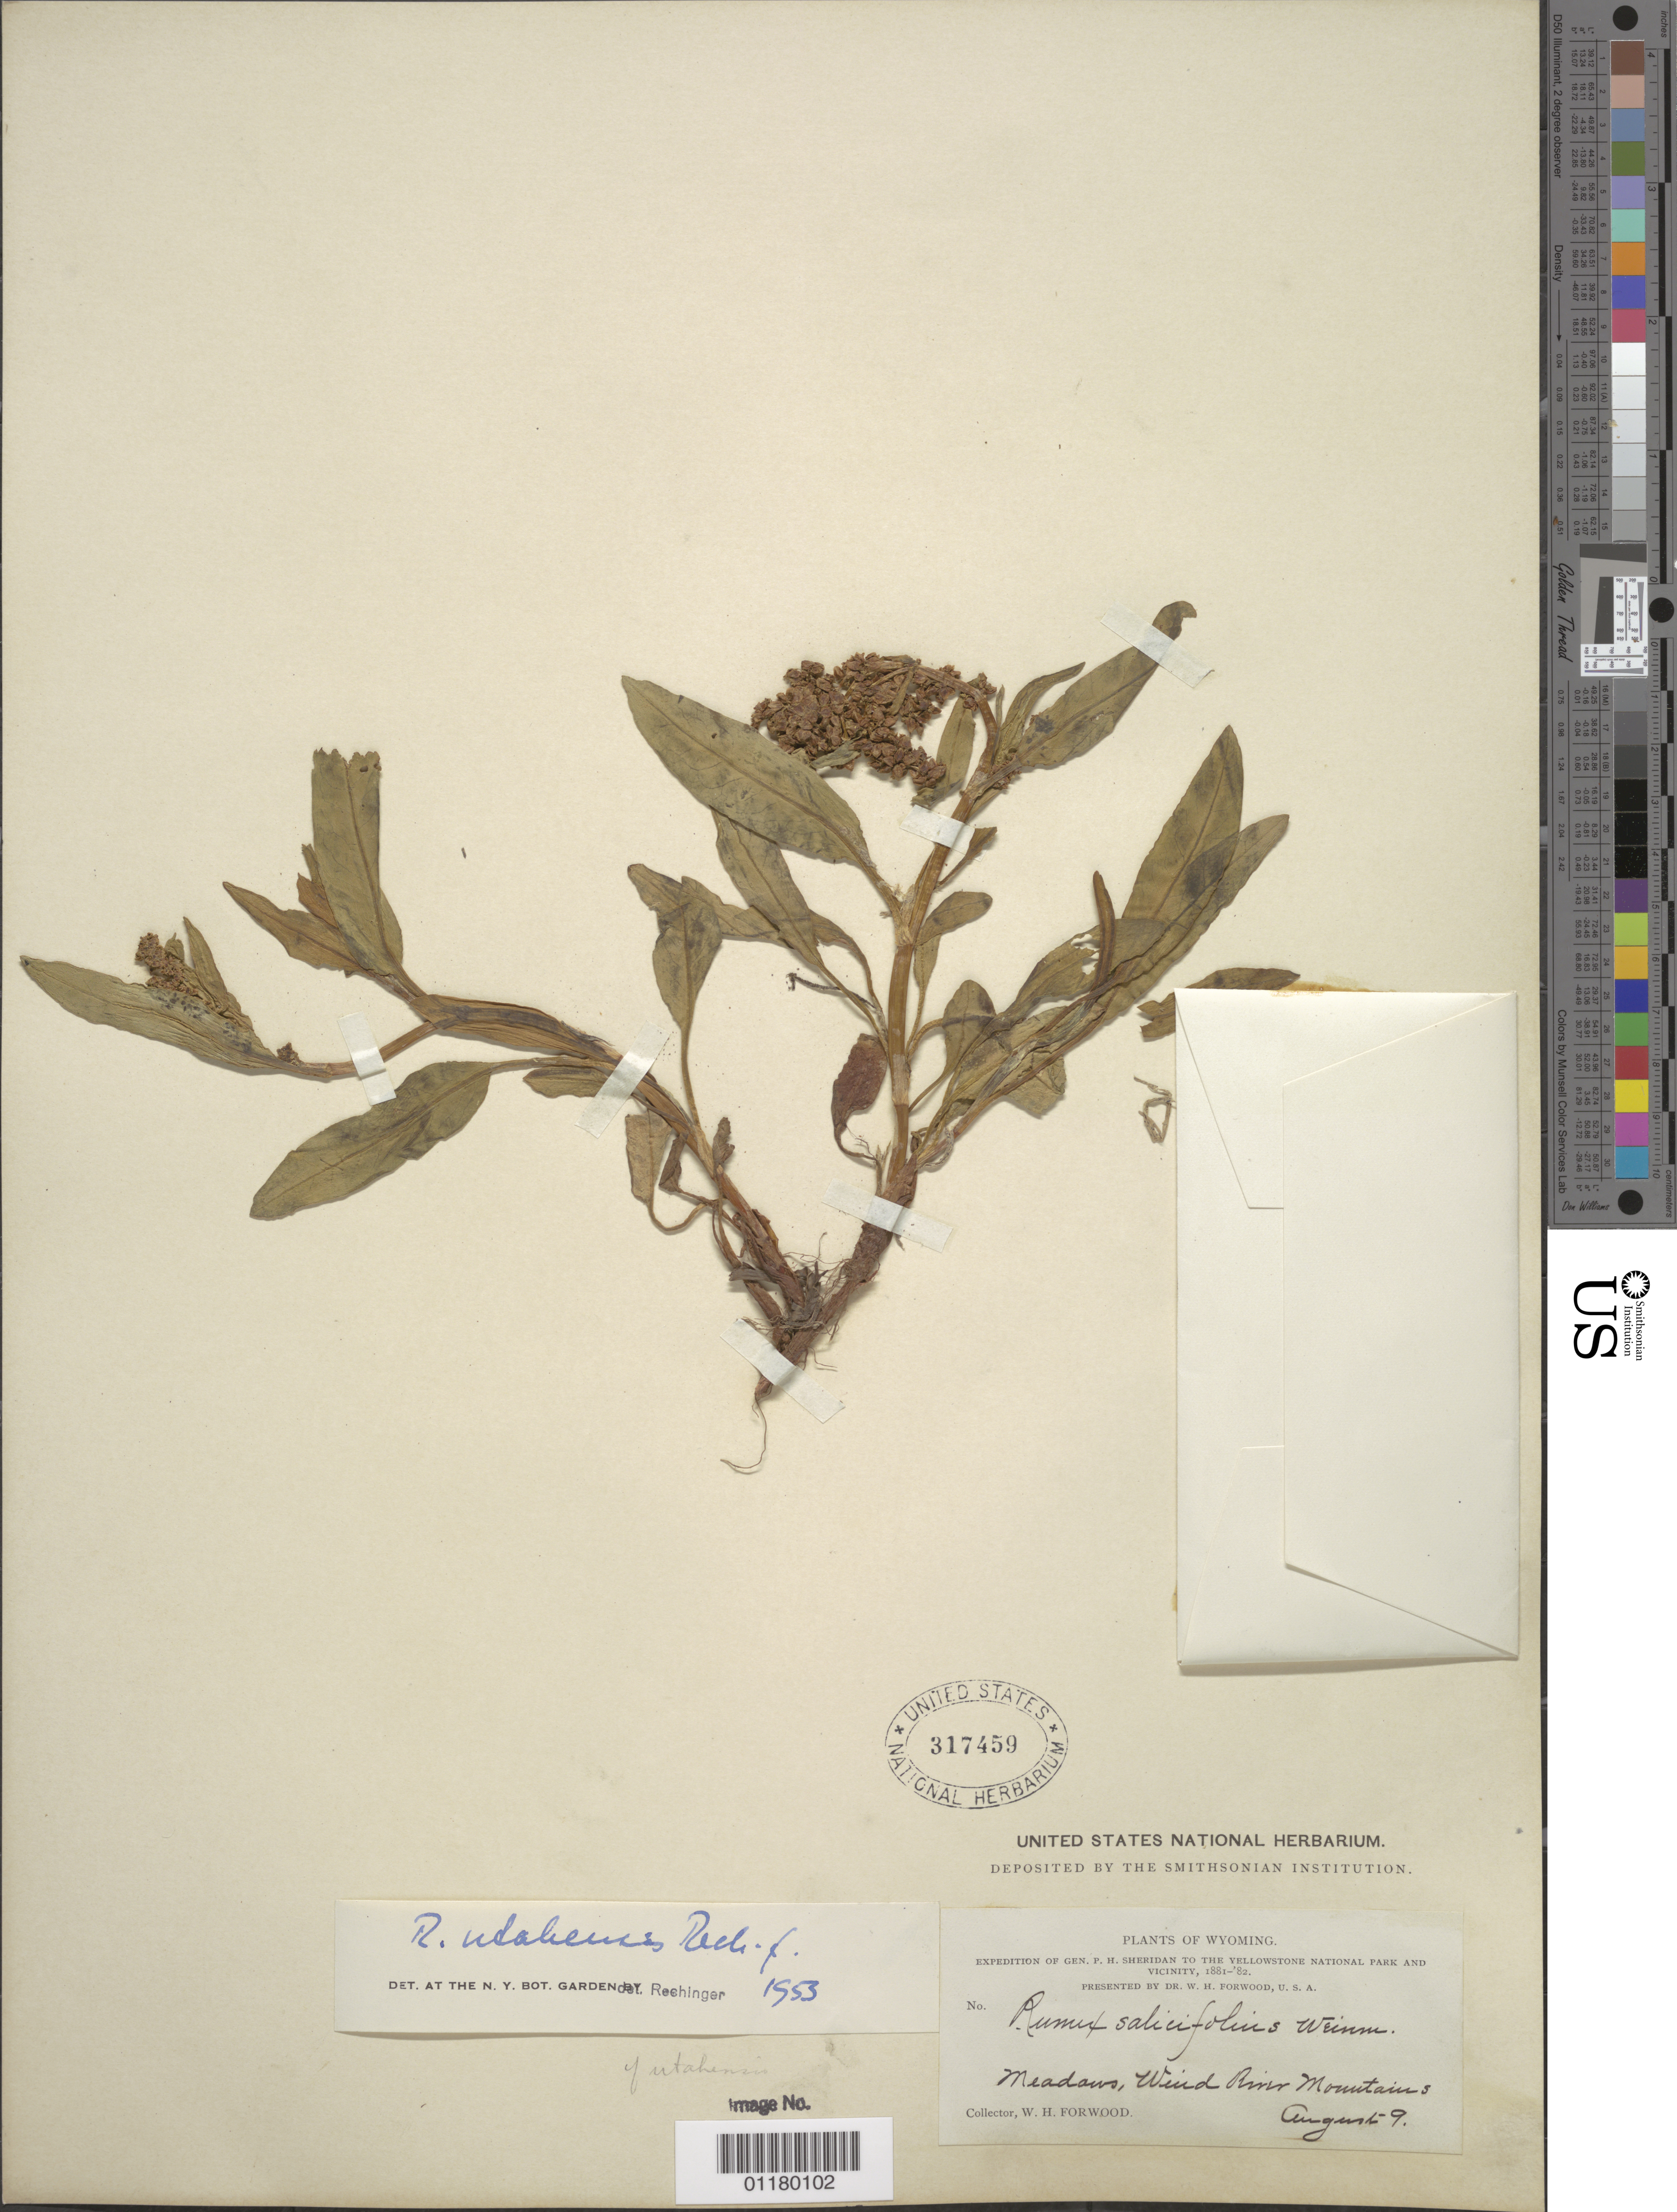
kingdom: Plantae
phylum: Tracheophyta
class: Magnoliopsida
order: Caryophyllales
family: Polygonaceae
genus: Rumex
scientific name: Rumex utahensis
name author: Rech. f.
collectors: W. Forwood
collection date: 1881-08-09 or 1882-08-09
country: United States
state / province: Wyoming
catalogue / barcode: US 317459